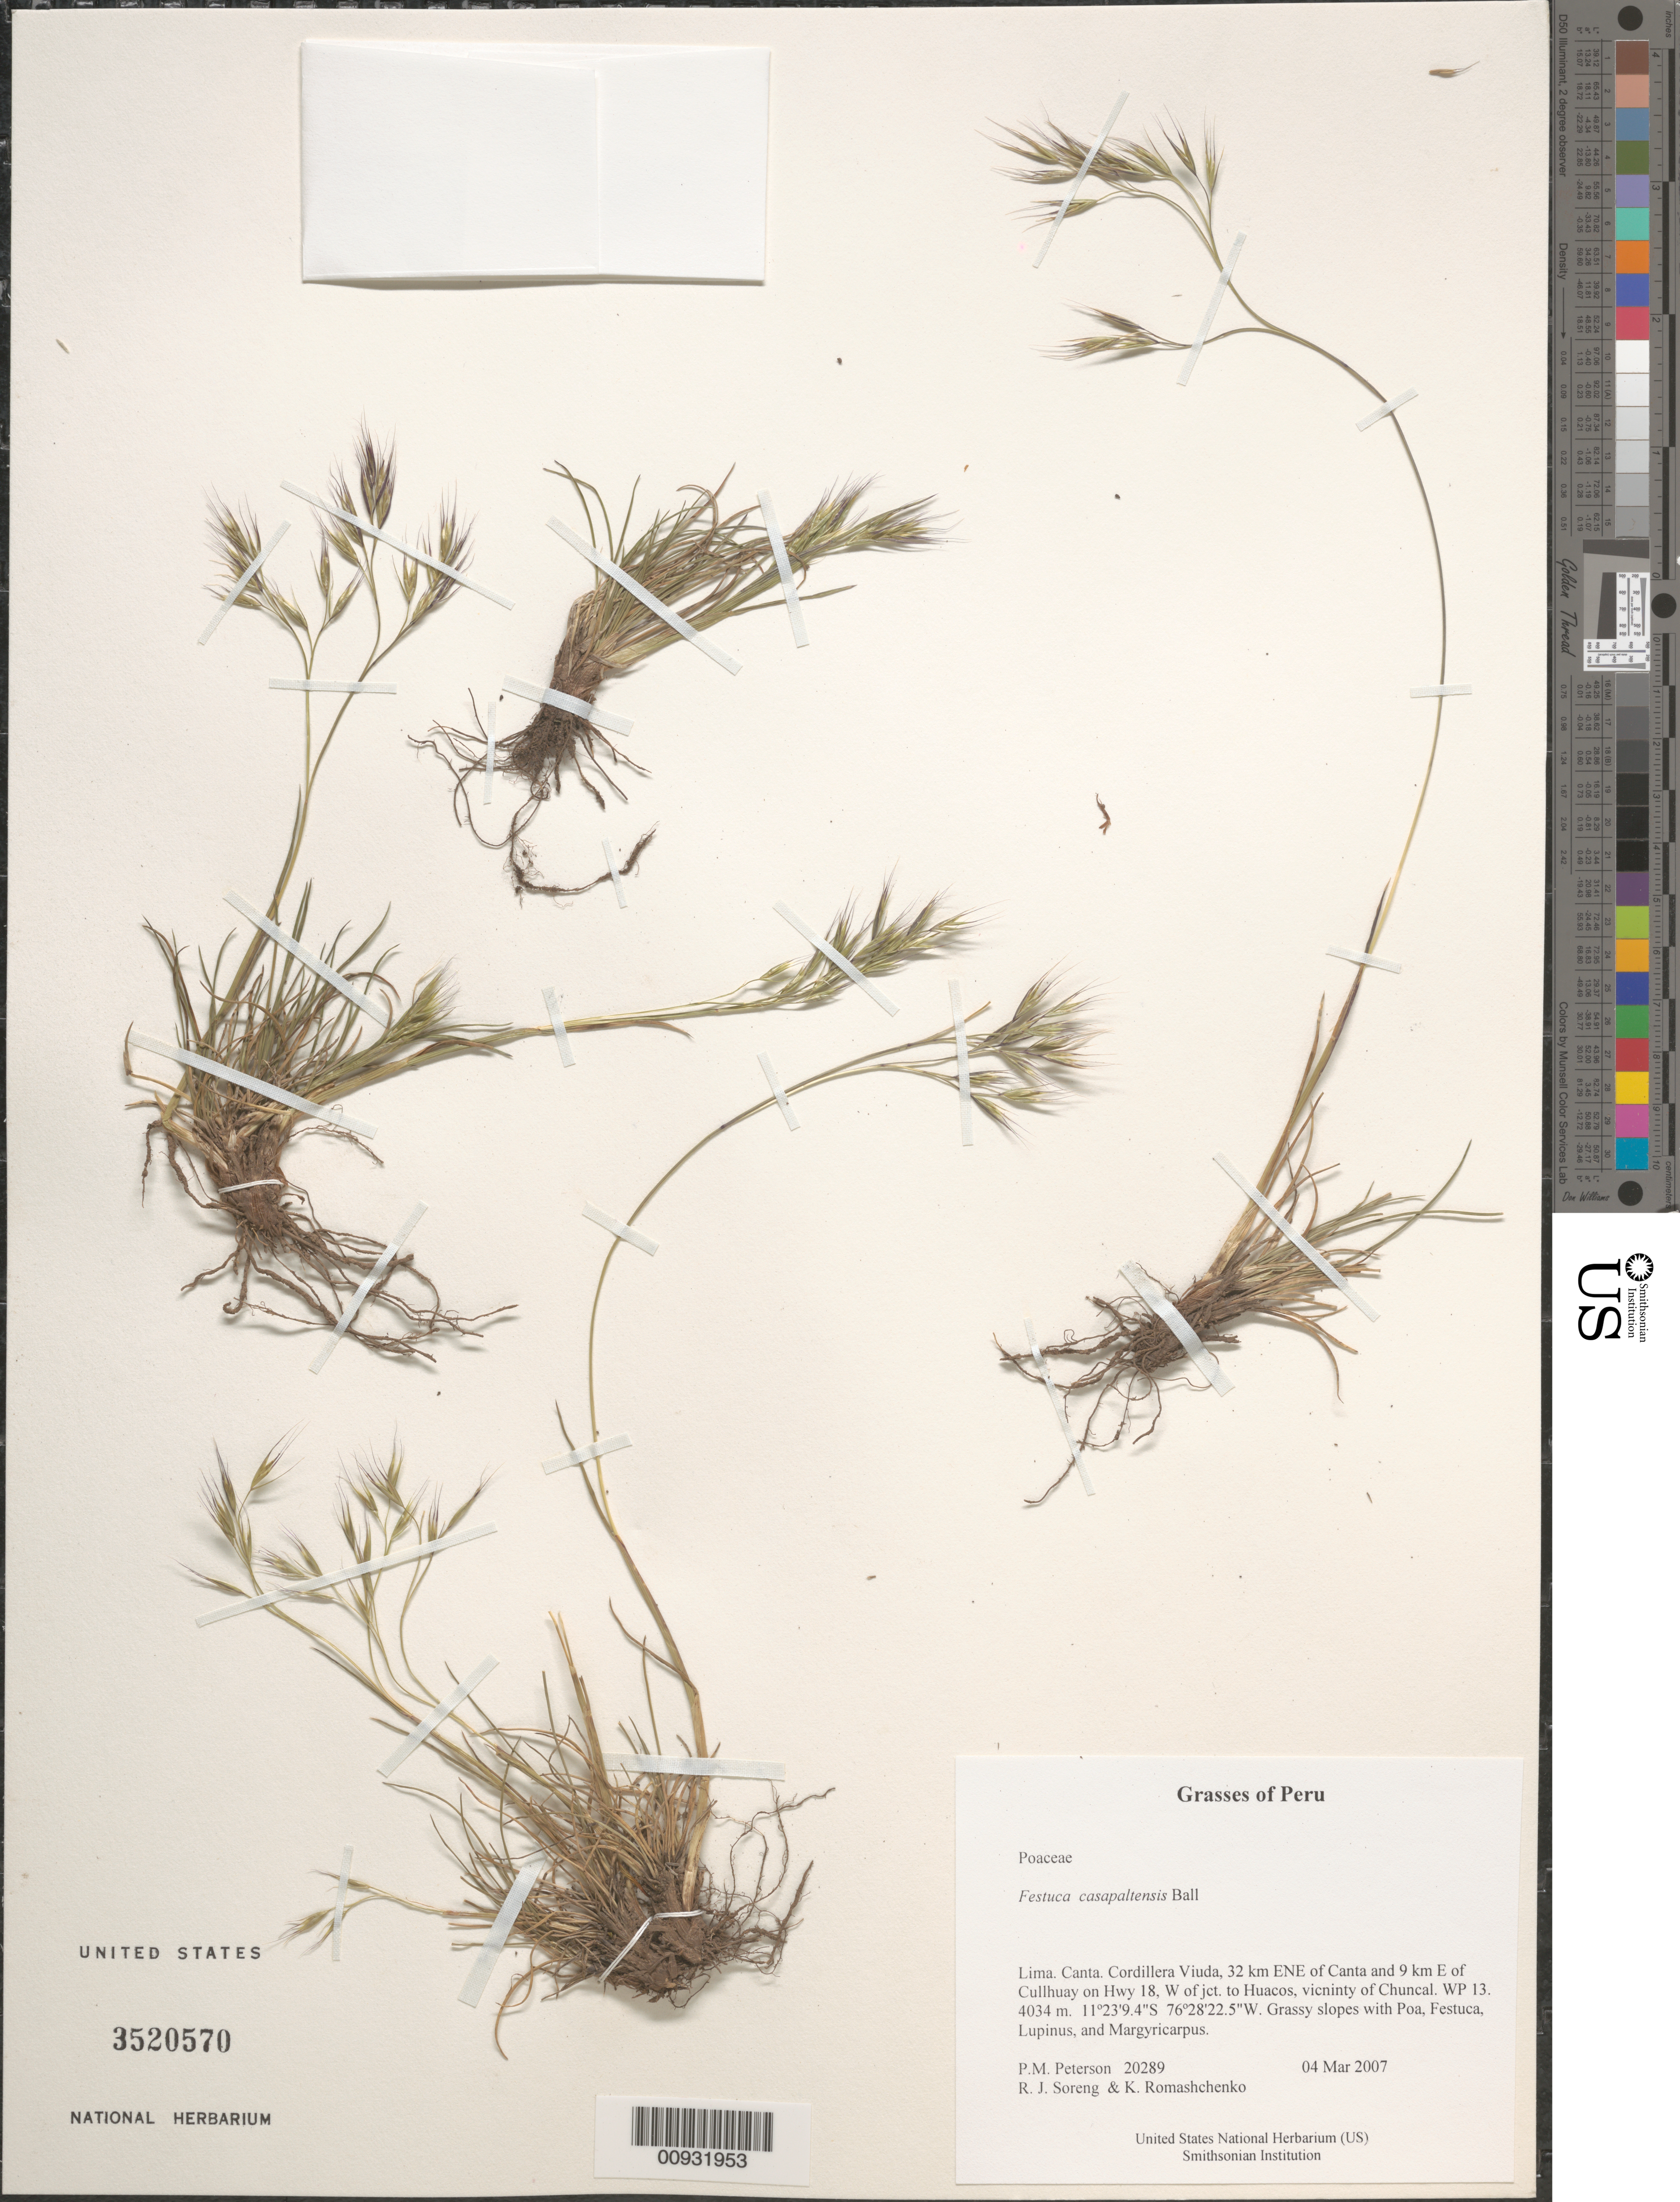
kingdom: Plantae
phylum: Tracheophyta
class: Liliopsida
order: Poales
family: Poaceae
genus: Festuca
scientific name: Festuca casapaltensis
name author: Ball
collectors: P. M. Peterson, R. J. Soreng & K. Romashchenko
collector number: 20289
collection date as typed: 04 Mar 2007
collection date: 2007-03-04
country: Peru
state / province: Lima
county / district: Canta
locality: Cordillera Viuda, 32 km ENE of Canta and 9 km E of Cullhuay on Hwy 18, W of jct. to Huacos, vicinity of Chuncal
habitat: Grassy slopes with Poa, Festuca, Lupinus, and Margyricarpus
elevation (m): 4034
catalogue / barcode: US 3520570